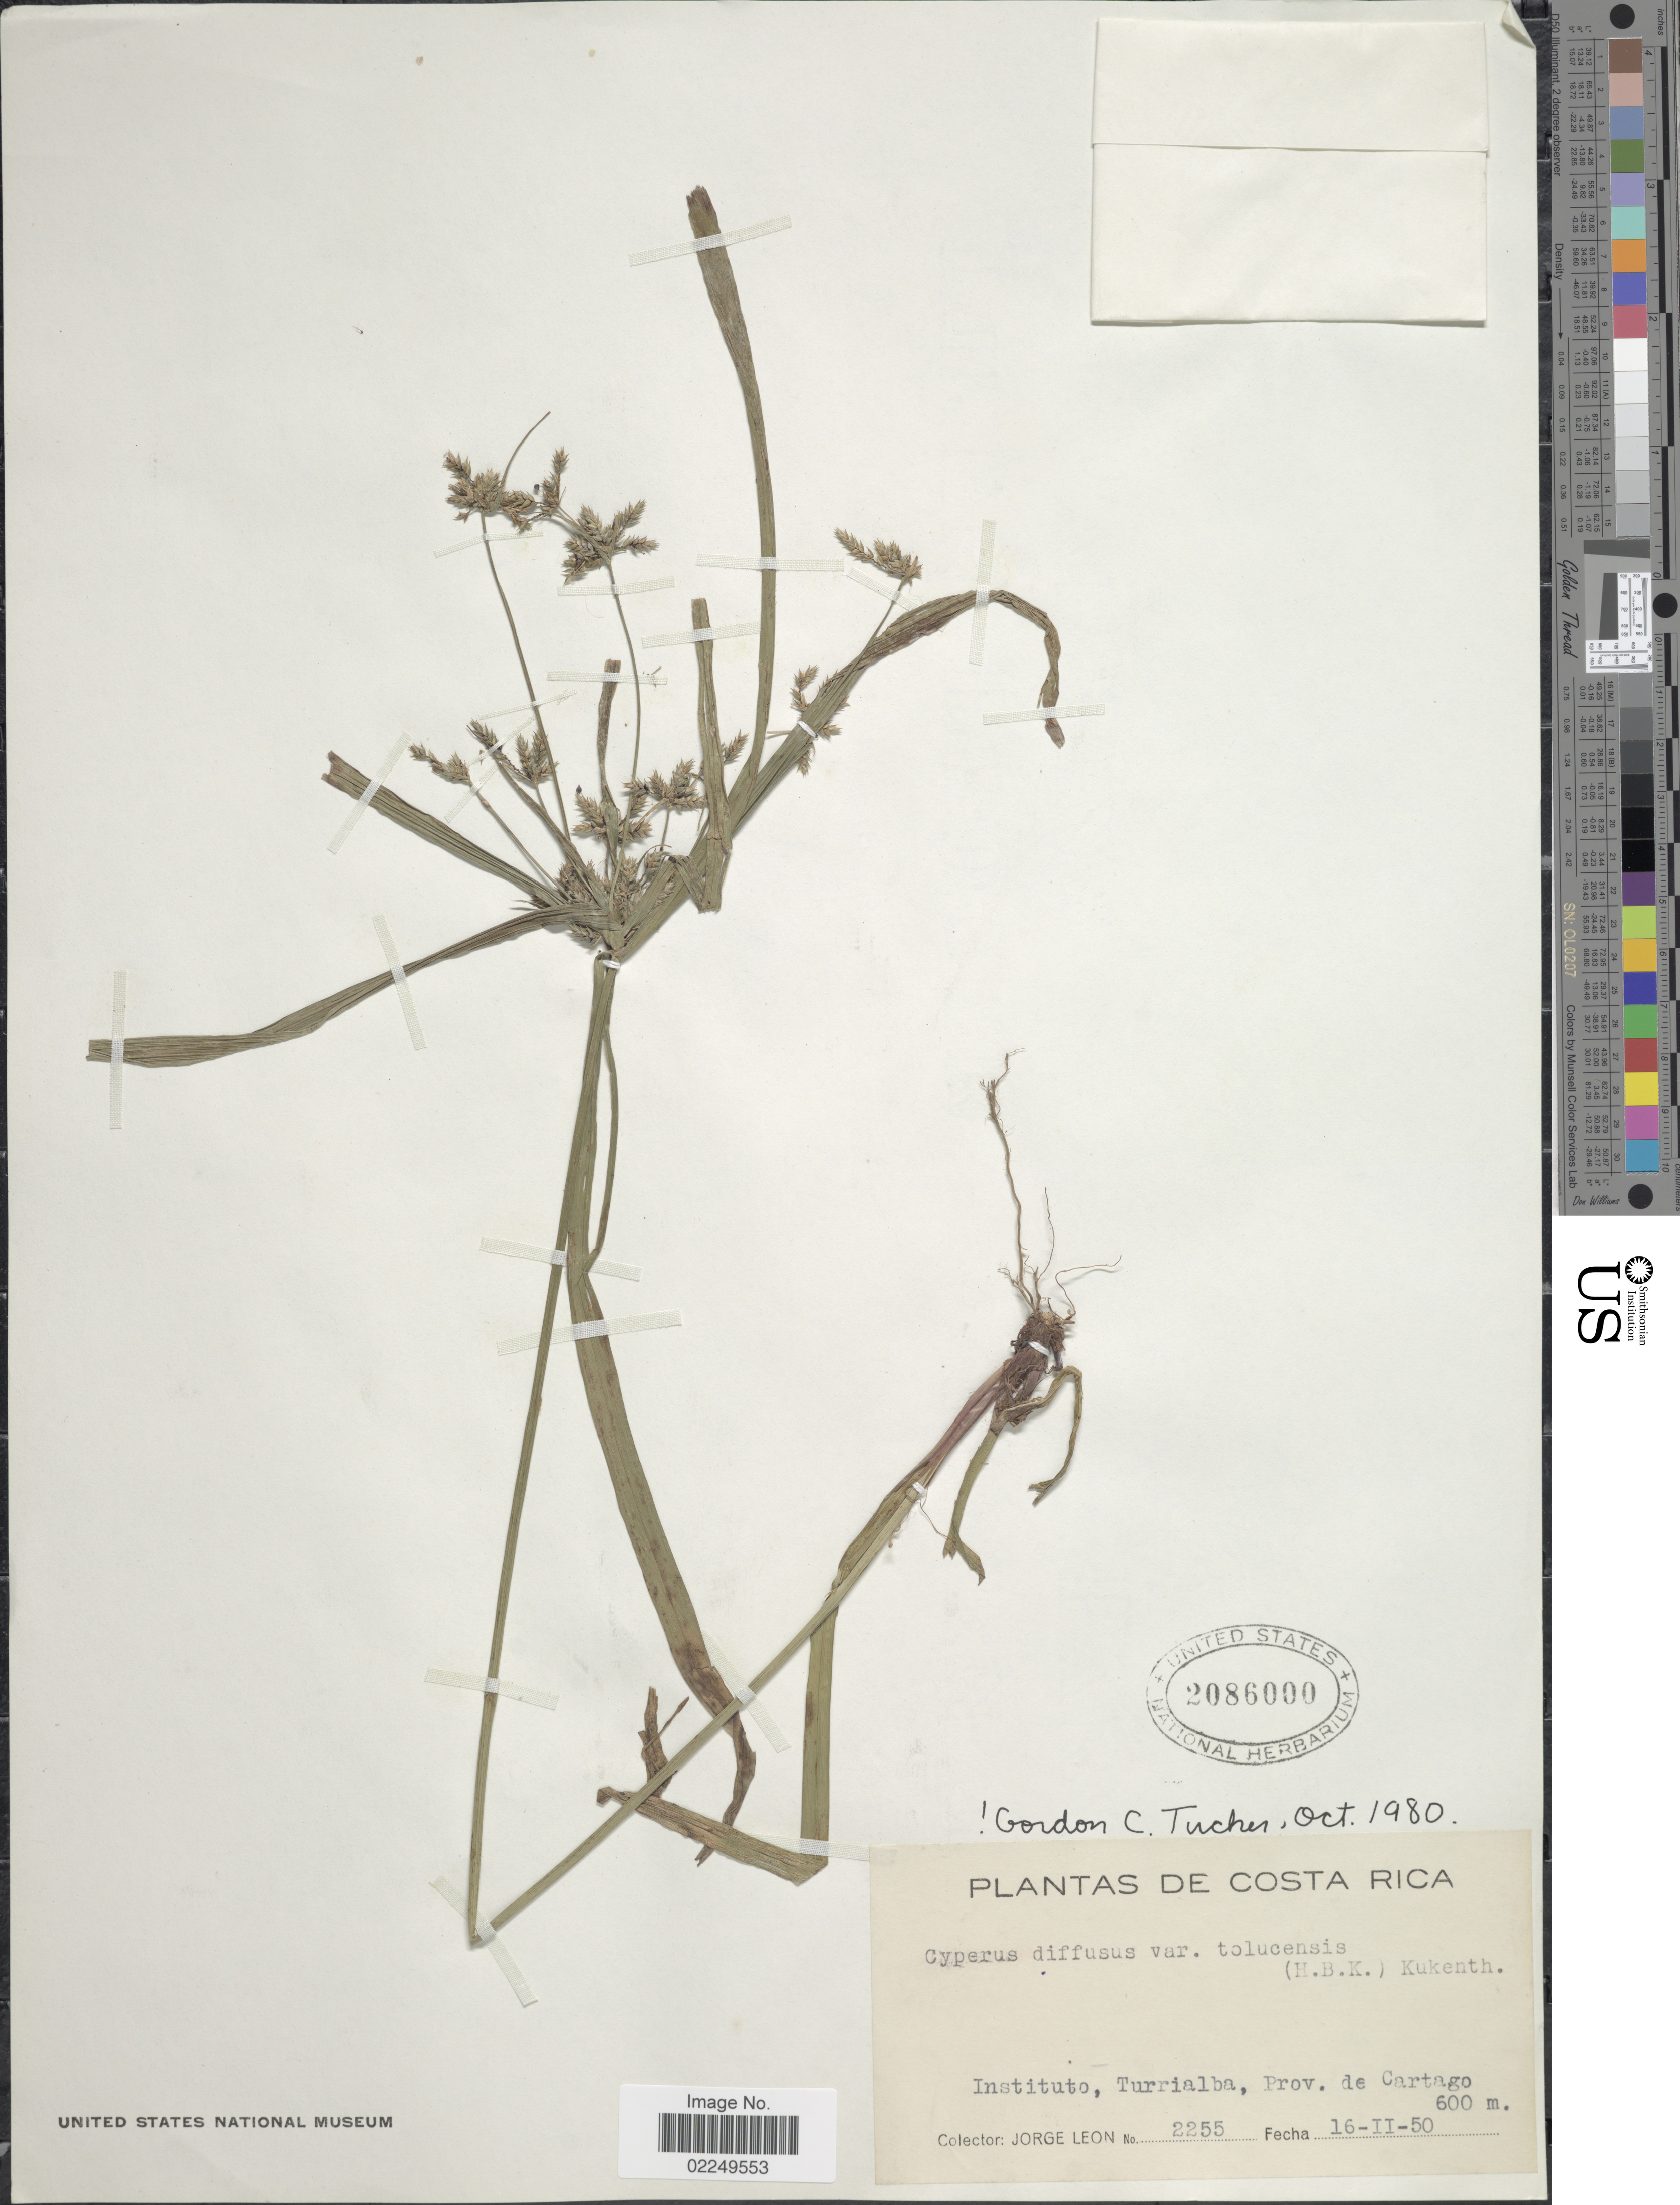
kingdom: Plantae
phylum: Tracheophyta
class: Liliopsida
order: Poales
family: Cyperaceae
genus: Cyperus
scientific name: Cyperus laxus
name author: Lam.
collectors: J. León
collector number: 2255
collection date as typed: Transcribed d/m/y: 16/2/50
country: Costa Rica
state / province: Cartago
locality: Instituto, Turrialba, Prov. de Cartago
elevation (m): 600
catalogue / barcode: US 2086000